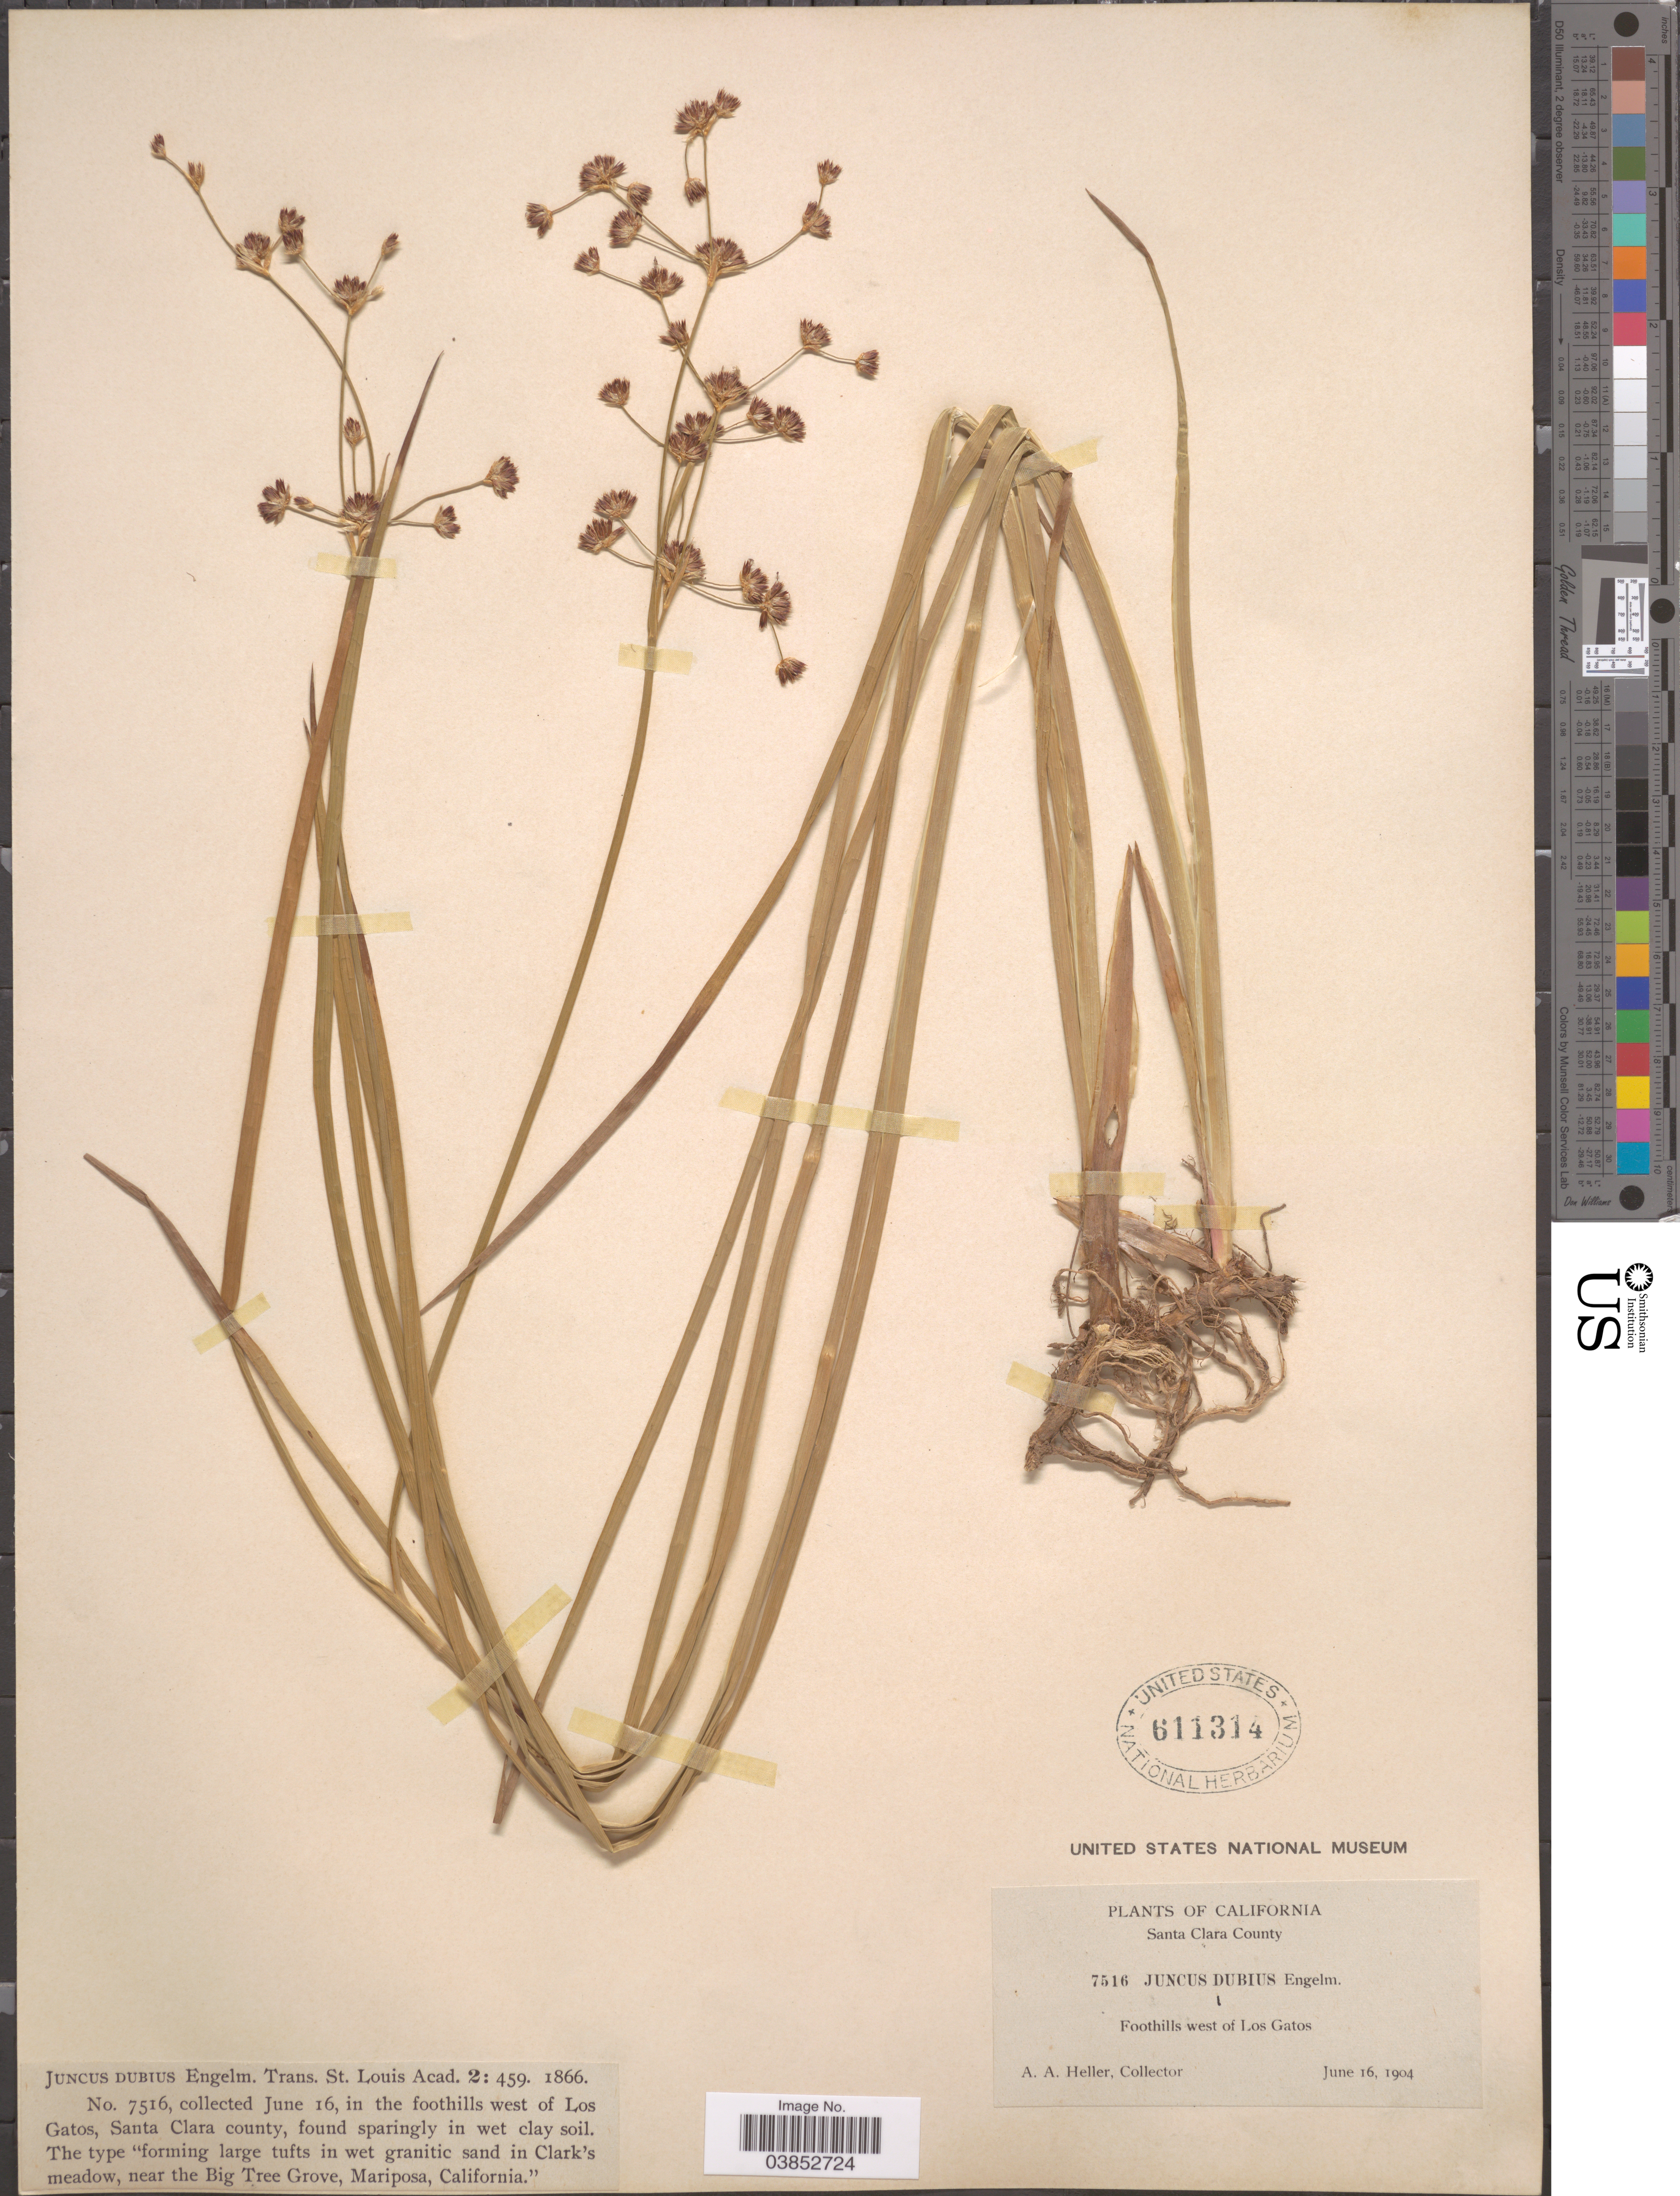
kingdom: Plantae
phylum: Tracheophyta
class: Liliopsida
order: Poales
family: Juncaceae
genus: Juncus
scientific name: Juncus dubius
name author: Engelm.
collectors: A. A. Heller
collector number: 7516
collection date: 1904-06-16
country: United States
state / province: California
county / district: Santa Clara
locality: Santa Clara County. Foothills west of Los Gatos.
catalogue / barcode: US 611314